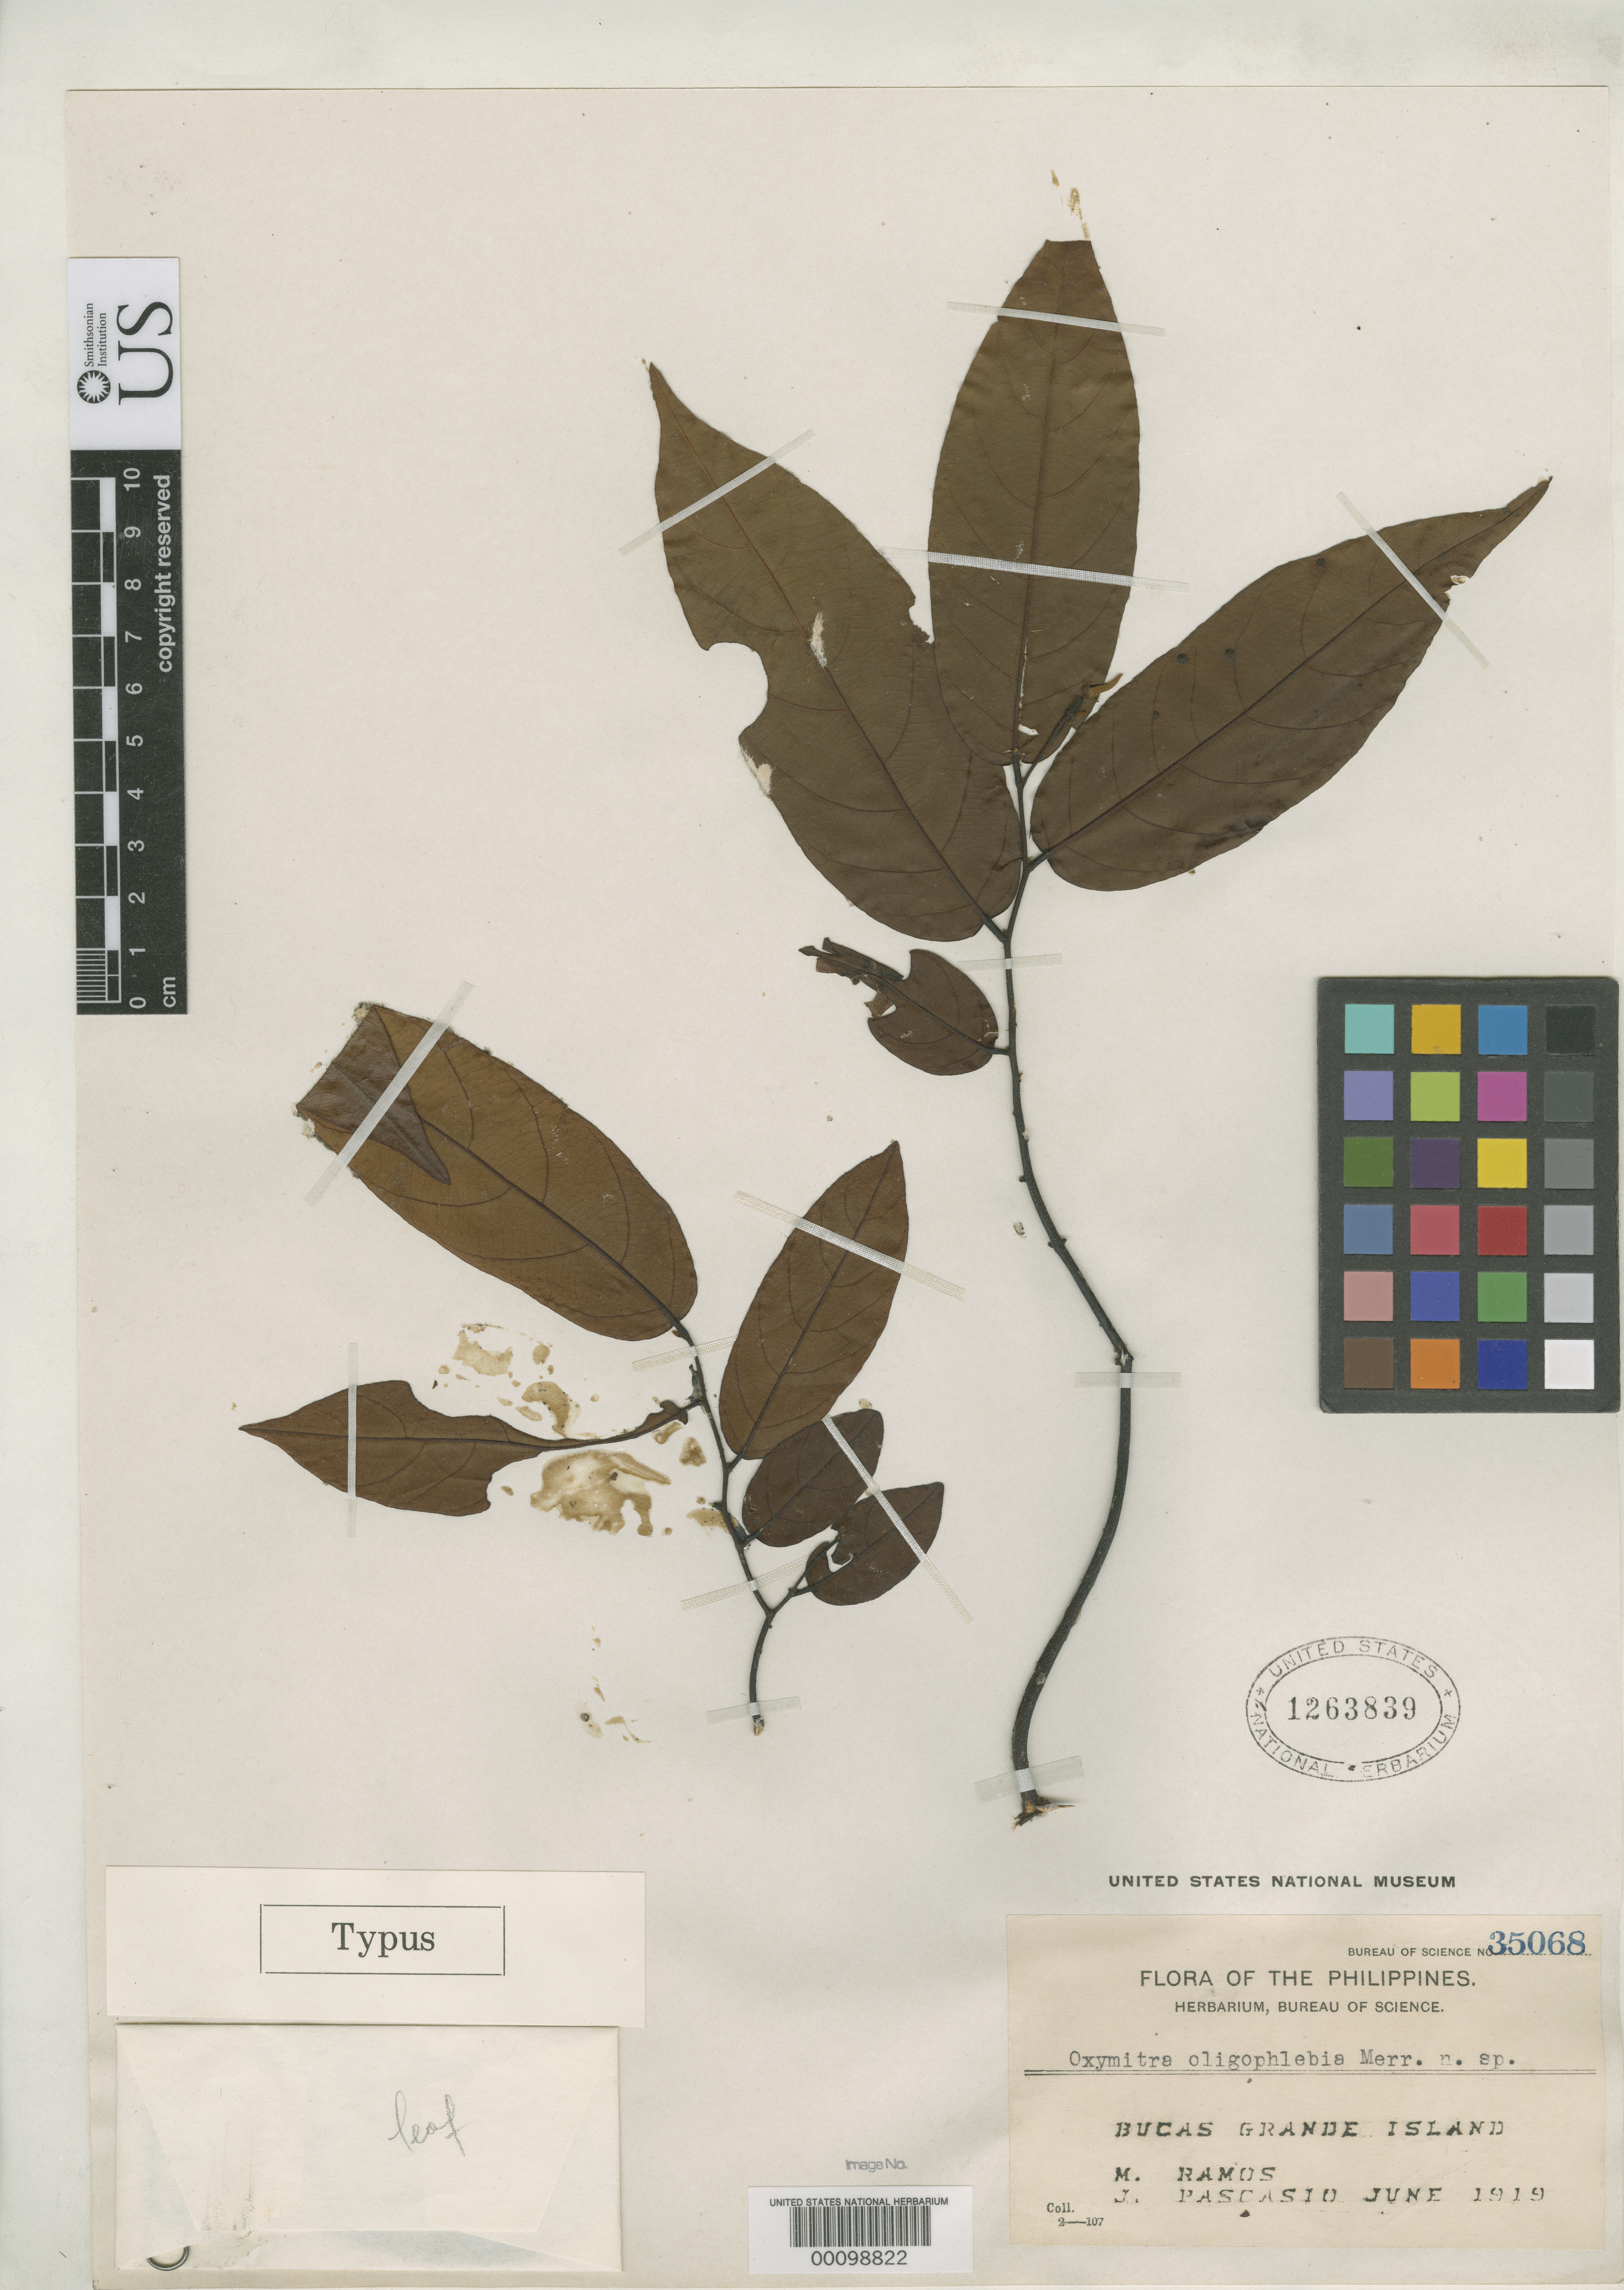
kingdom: Plantae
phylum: Tracheophyta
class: Magnoliopsida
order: Magnoliales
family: Annonaceae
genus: Oxymitra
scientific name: Oxymitra oligophlebia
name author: Merr.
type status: Isotype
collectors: M. Ramos & J. Pascasio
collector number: Bur. Sci. 35068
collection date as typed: Jun 1919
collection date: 1919-06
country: Philippines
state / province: Caraga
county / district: Surigao del Norte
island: Bucas Grande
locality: Bucas Grande Island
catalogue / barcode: US 1263839